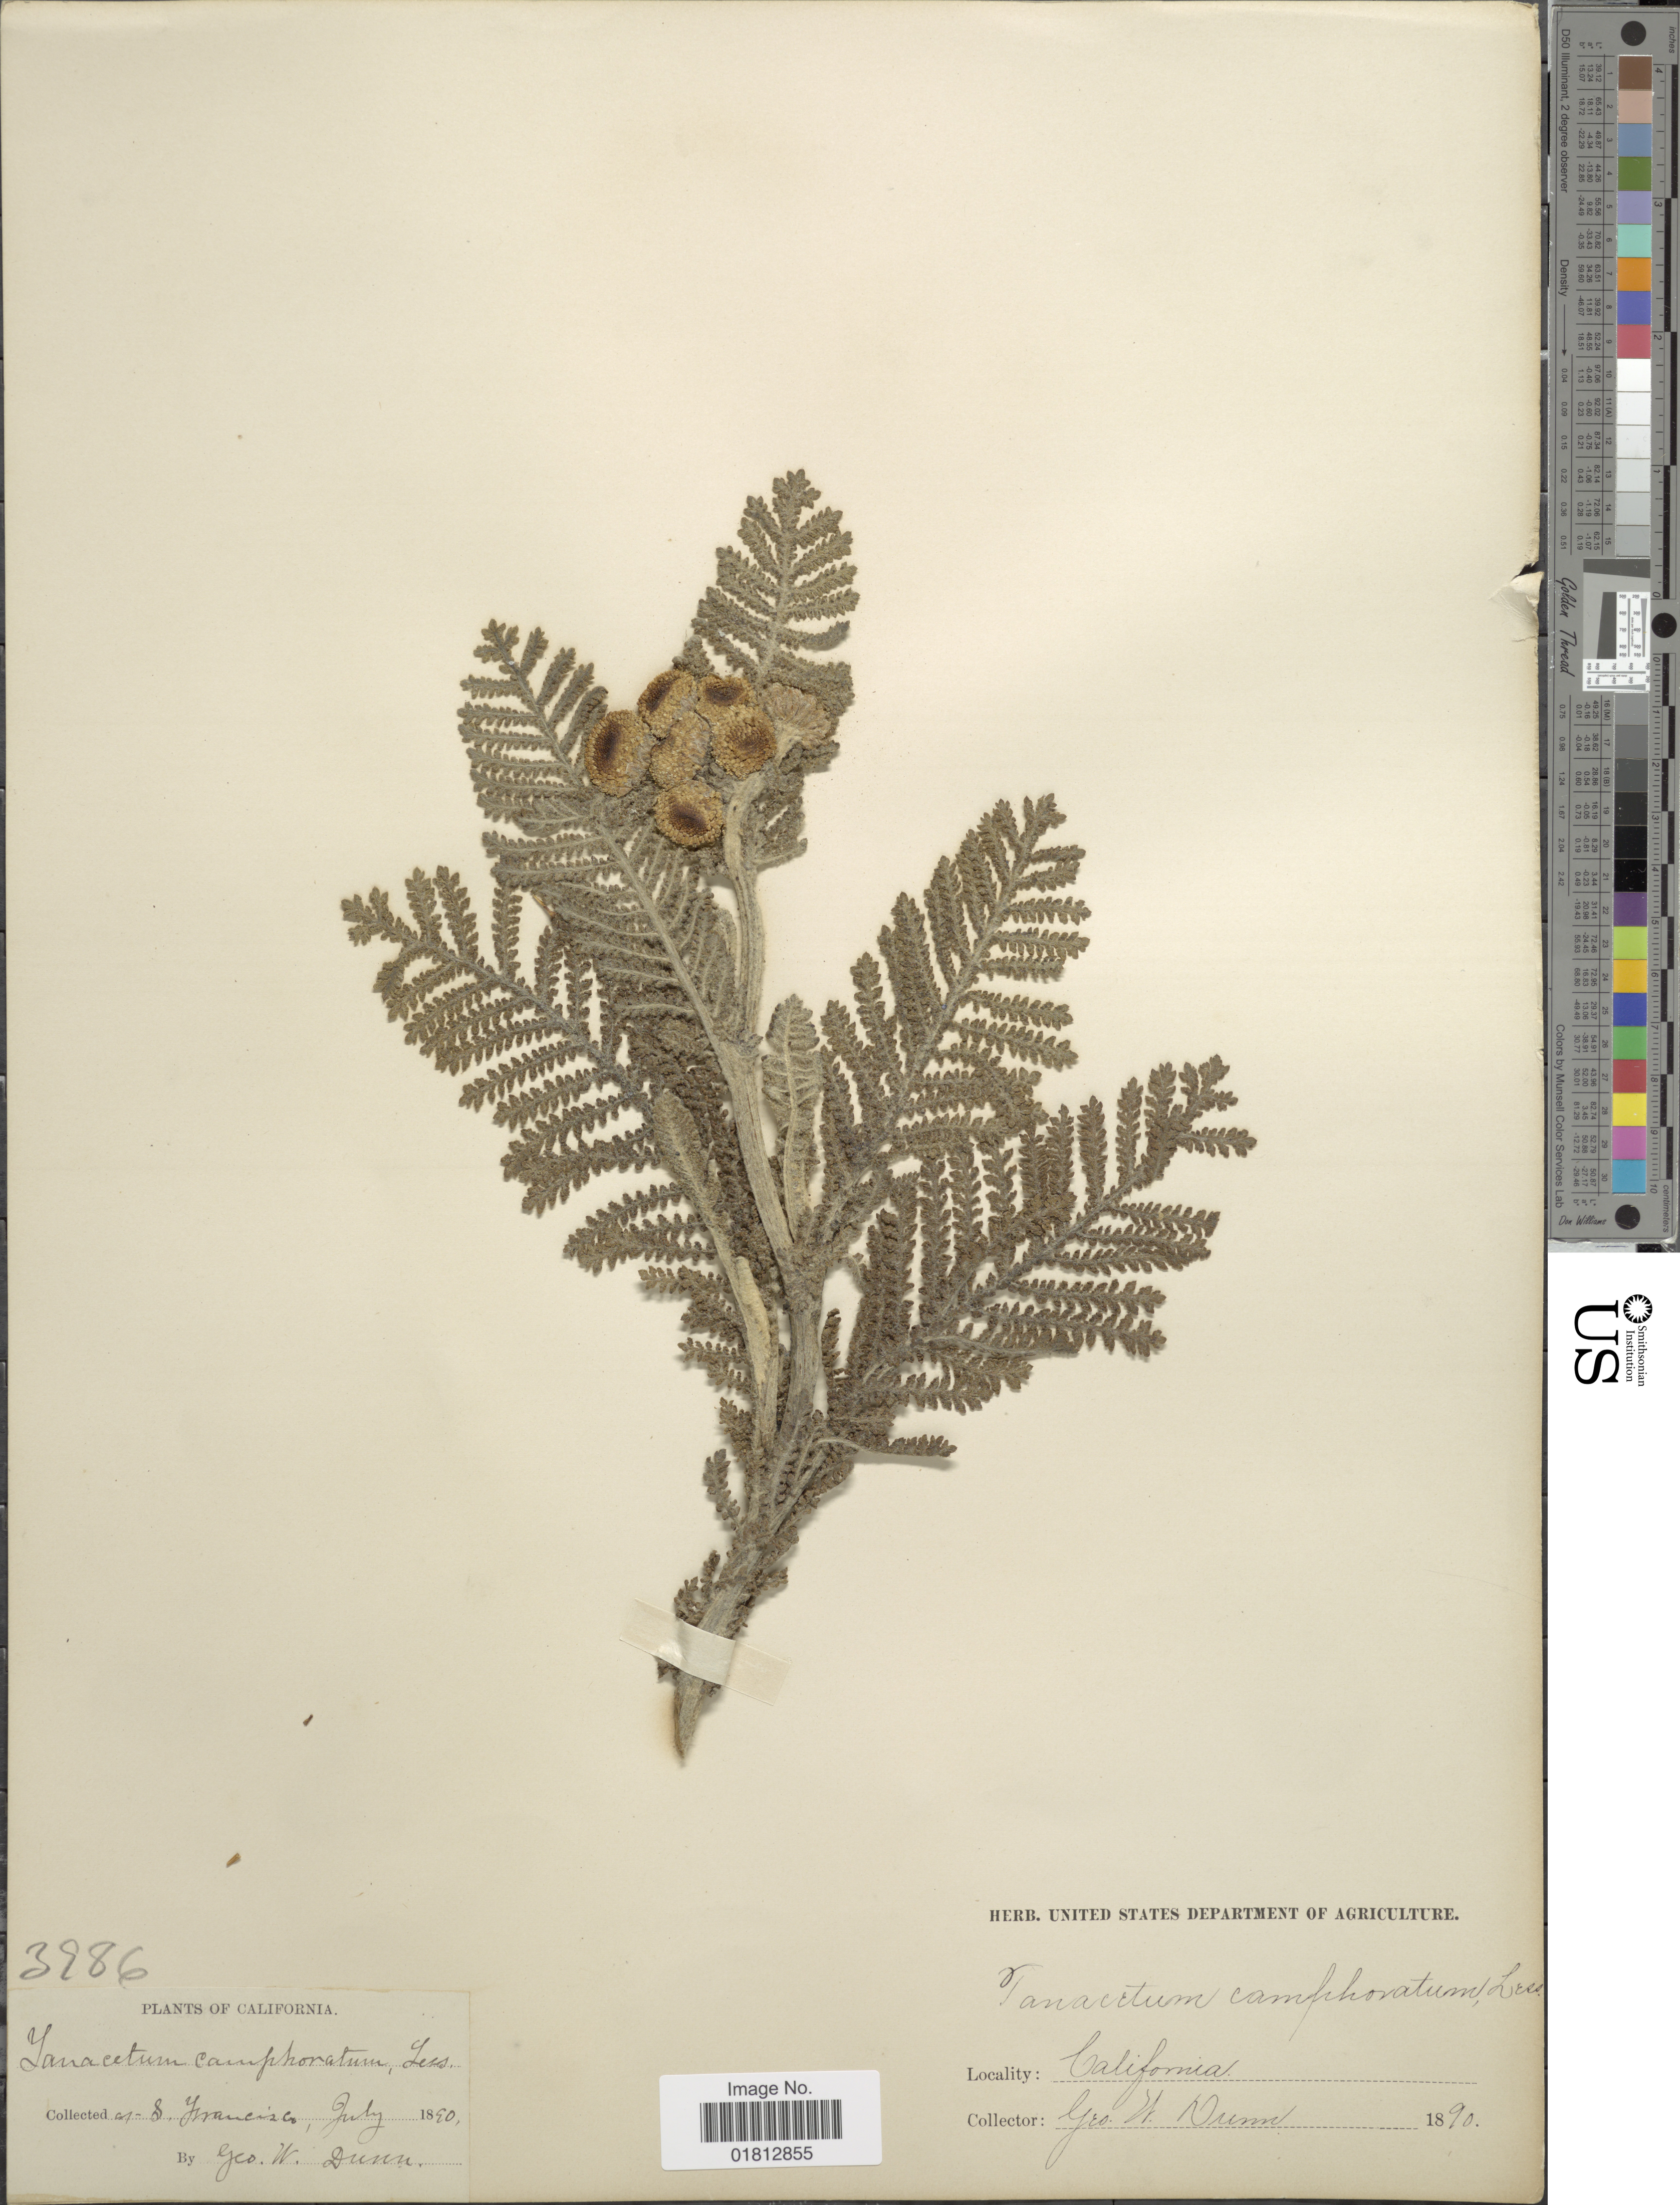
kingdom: Plantae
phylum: Tracheophyta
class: Magnoliopsida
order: Asterales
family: Asteraceae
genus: Tanacetum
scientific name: Tanacetum camphoratum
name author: Less.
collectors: G. W.Dunn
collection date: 1890-07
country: United States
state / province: California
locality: S. Francisco